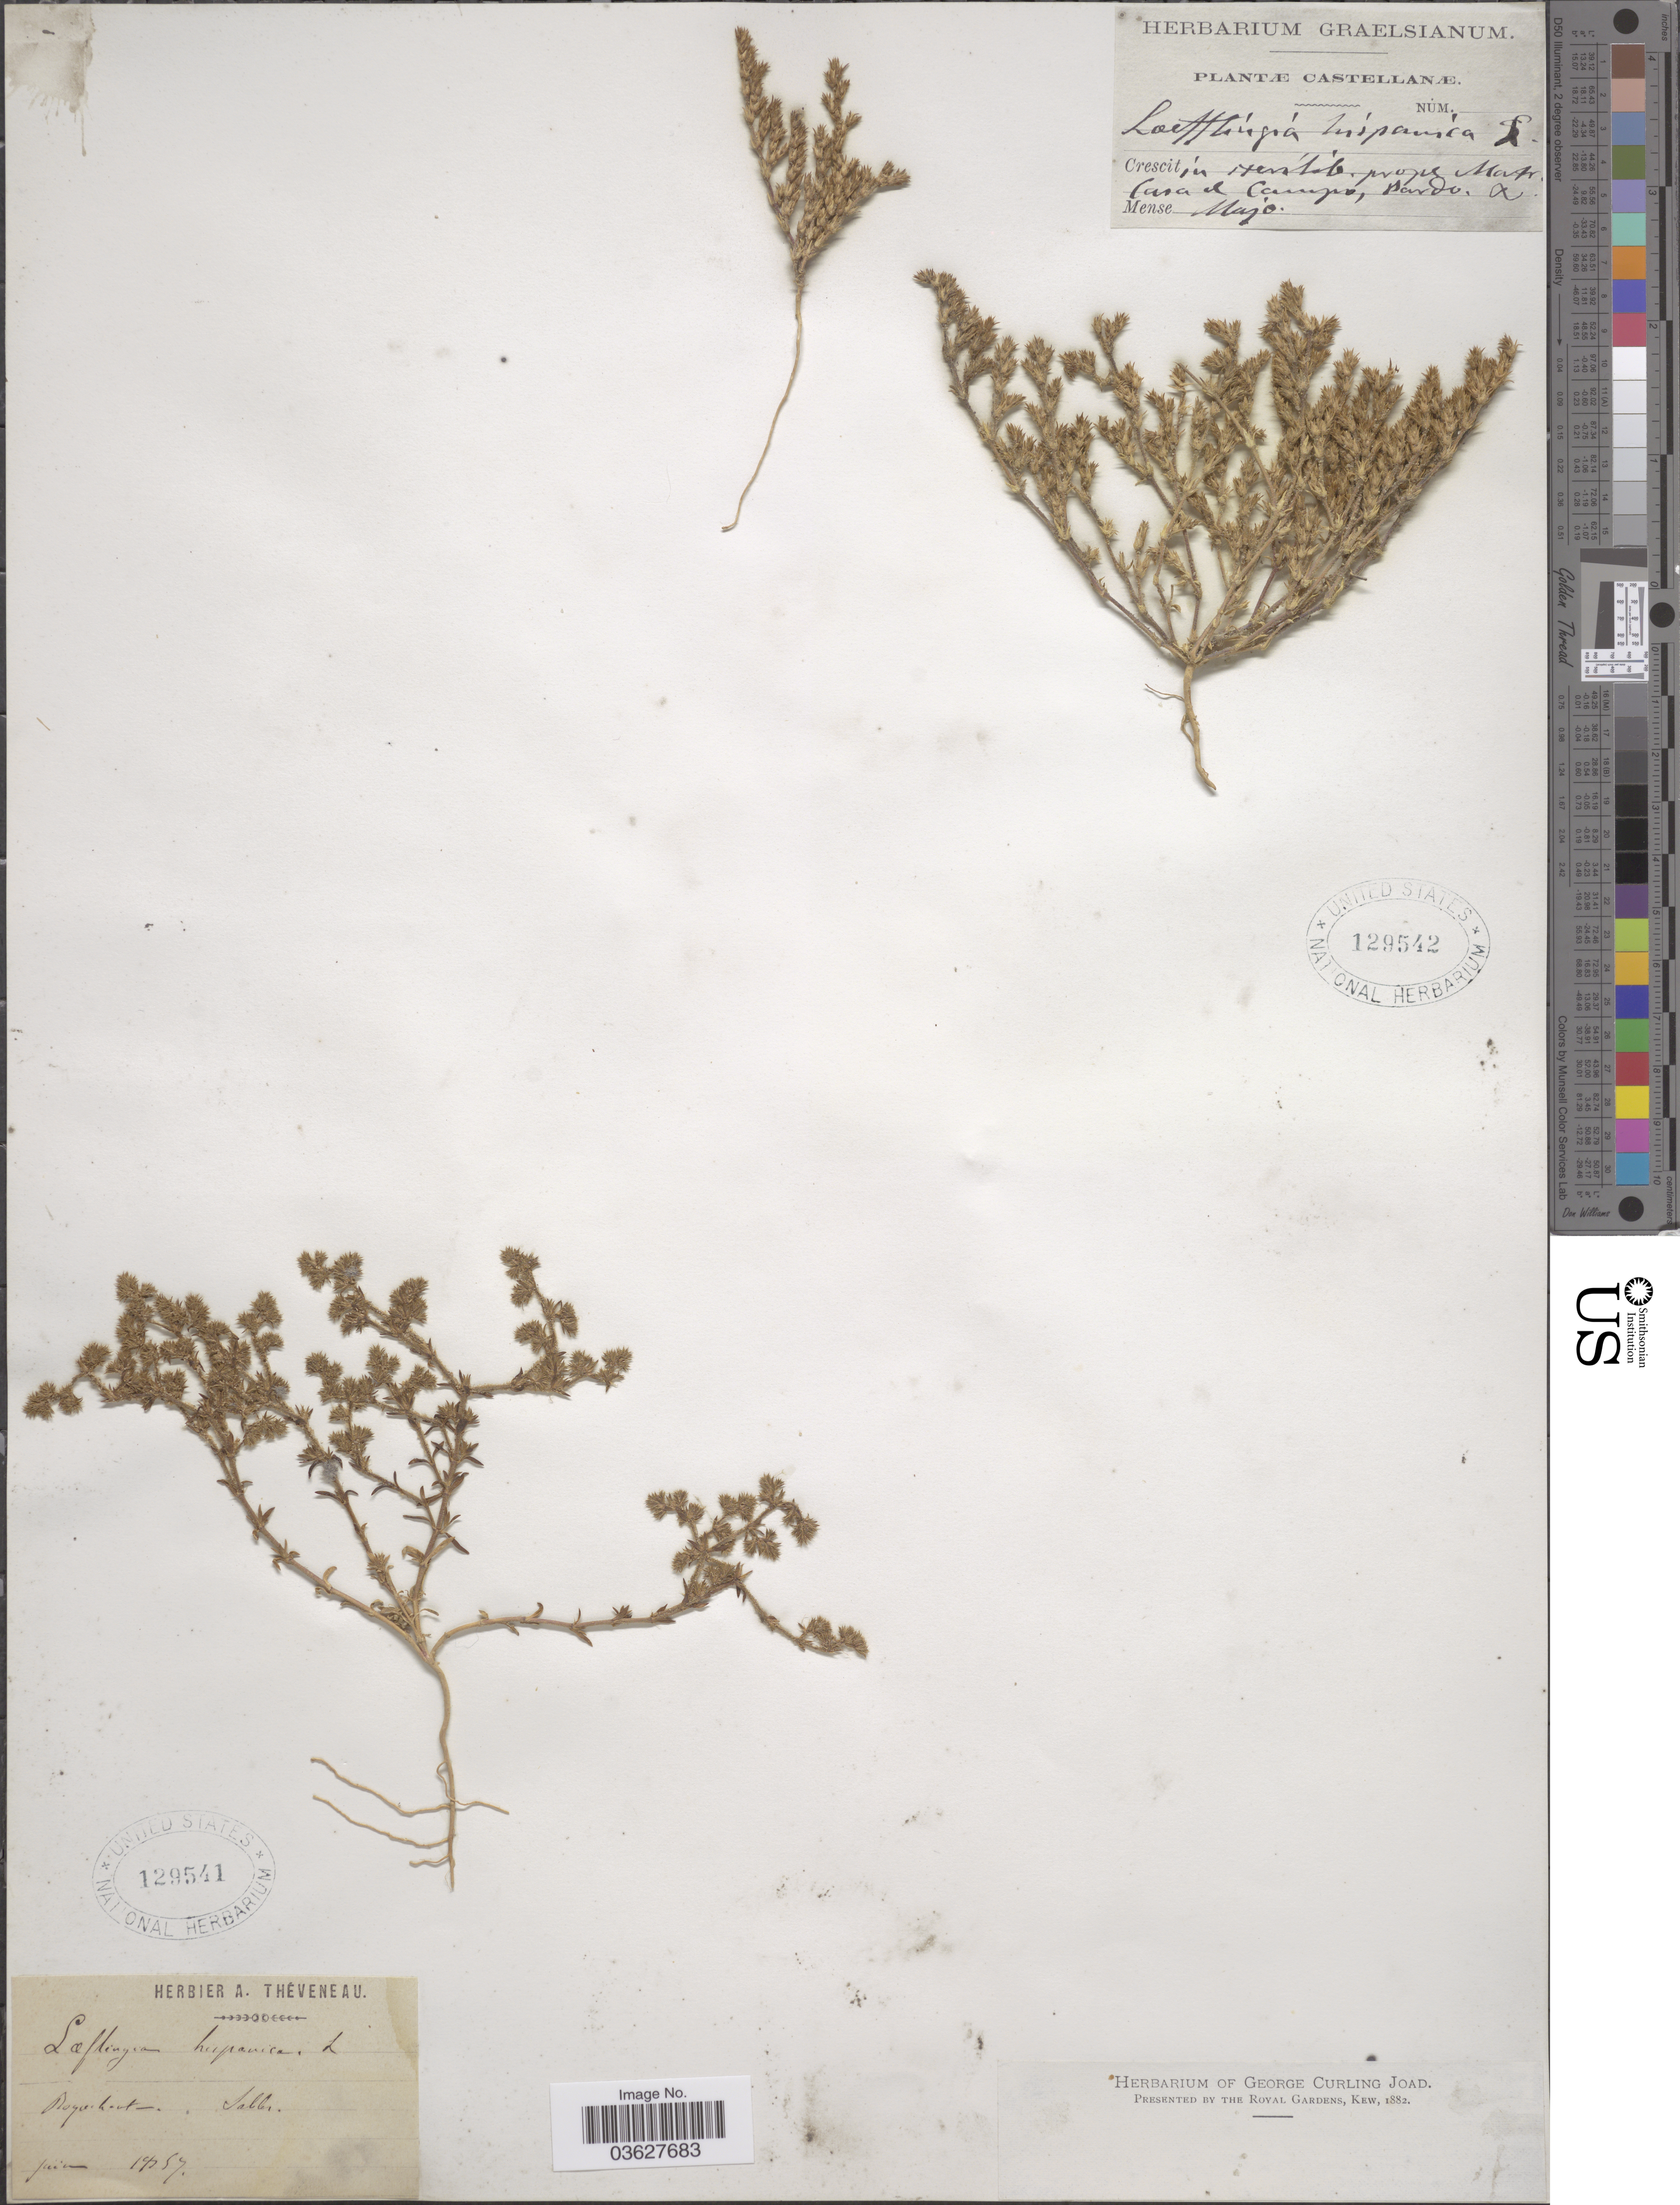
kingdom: Plantae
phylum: Tracheophyta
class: Magnoliopsida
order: Caryophyllales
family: Caryophyllaceae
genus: Loeflingia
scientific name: Loeflingia hispanica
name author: L.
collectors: ex herb. A. Theveneau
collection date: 1957-06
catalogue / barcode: US 129541